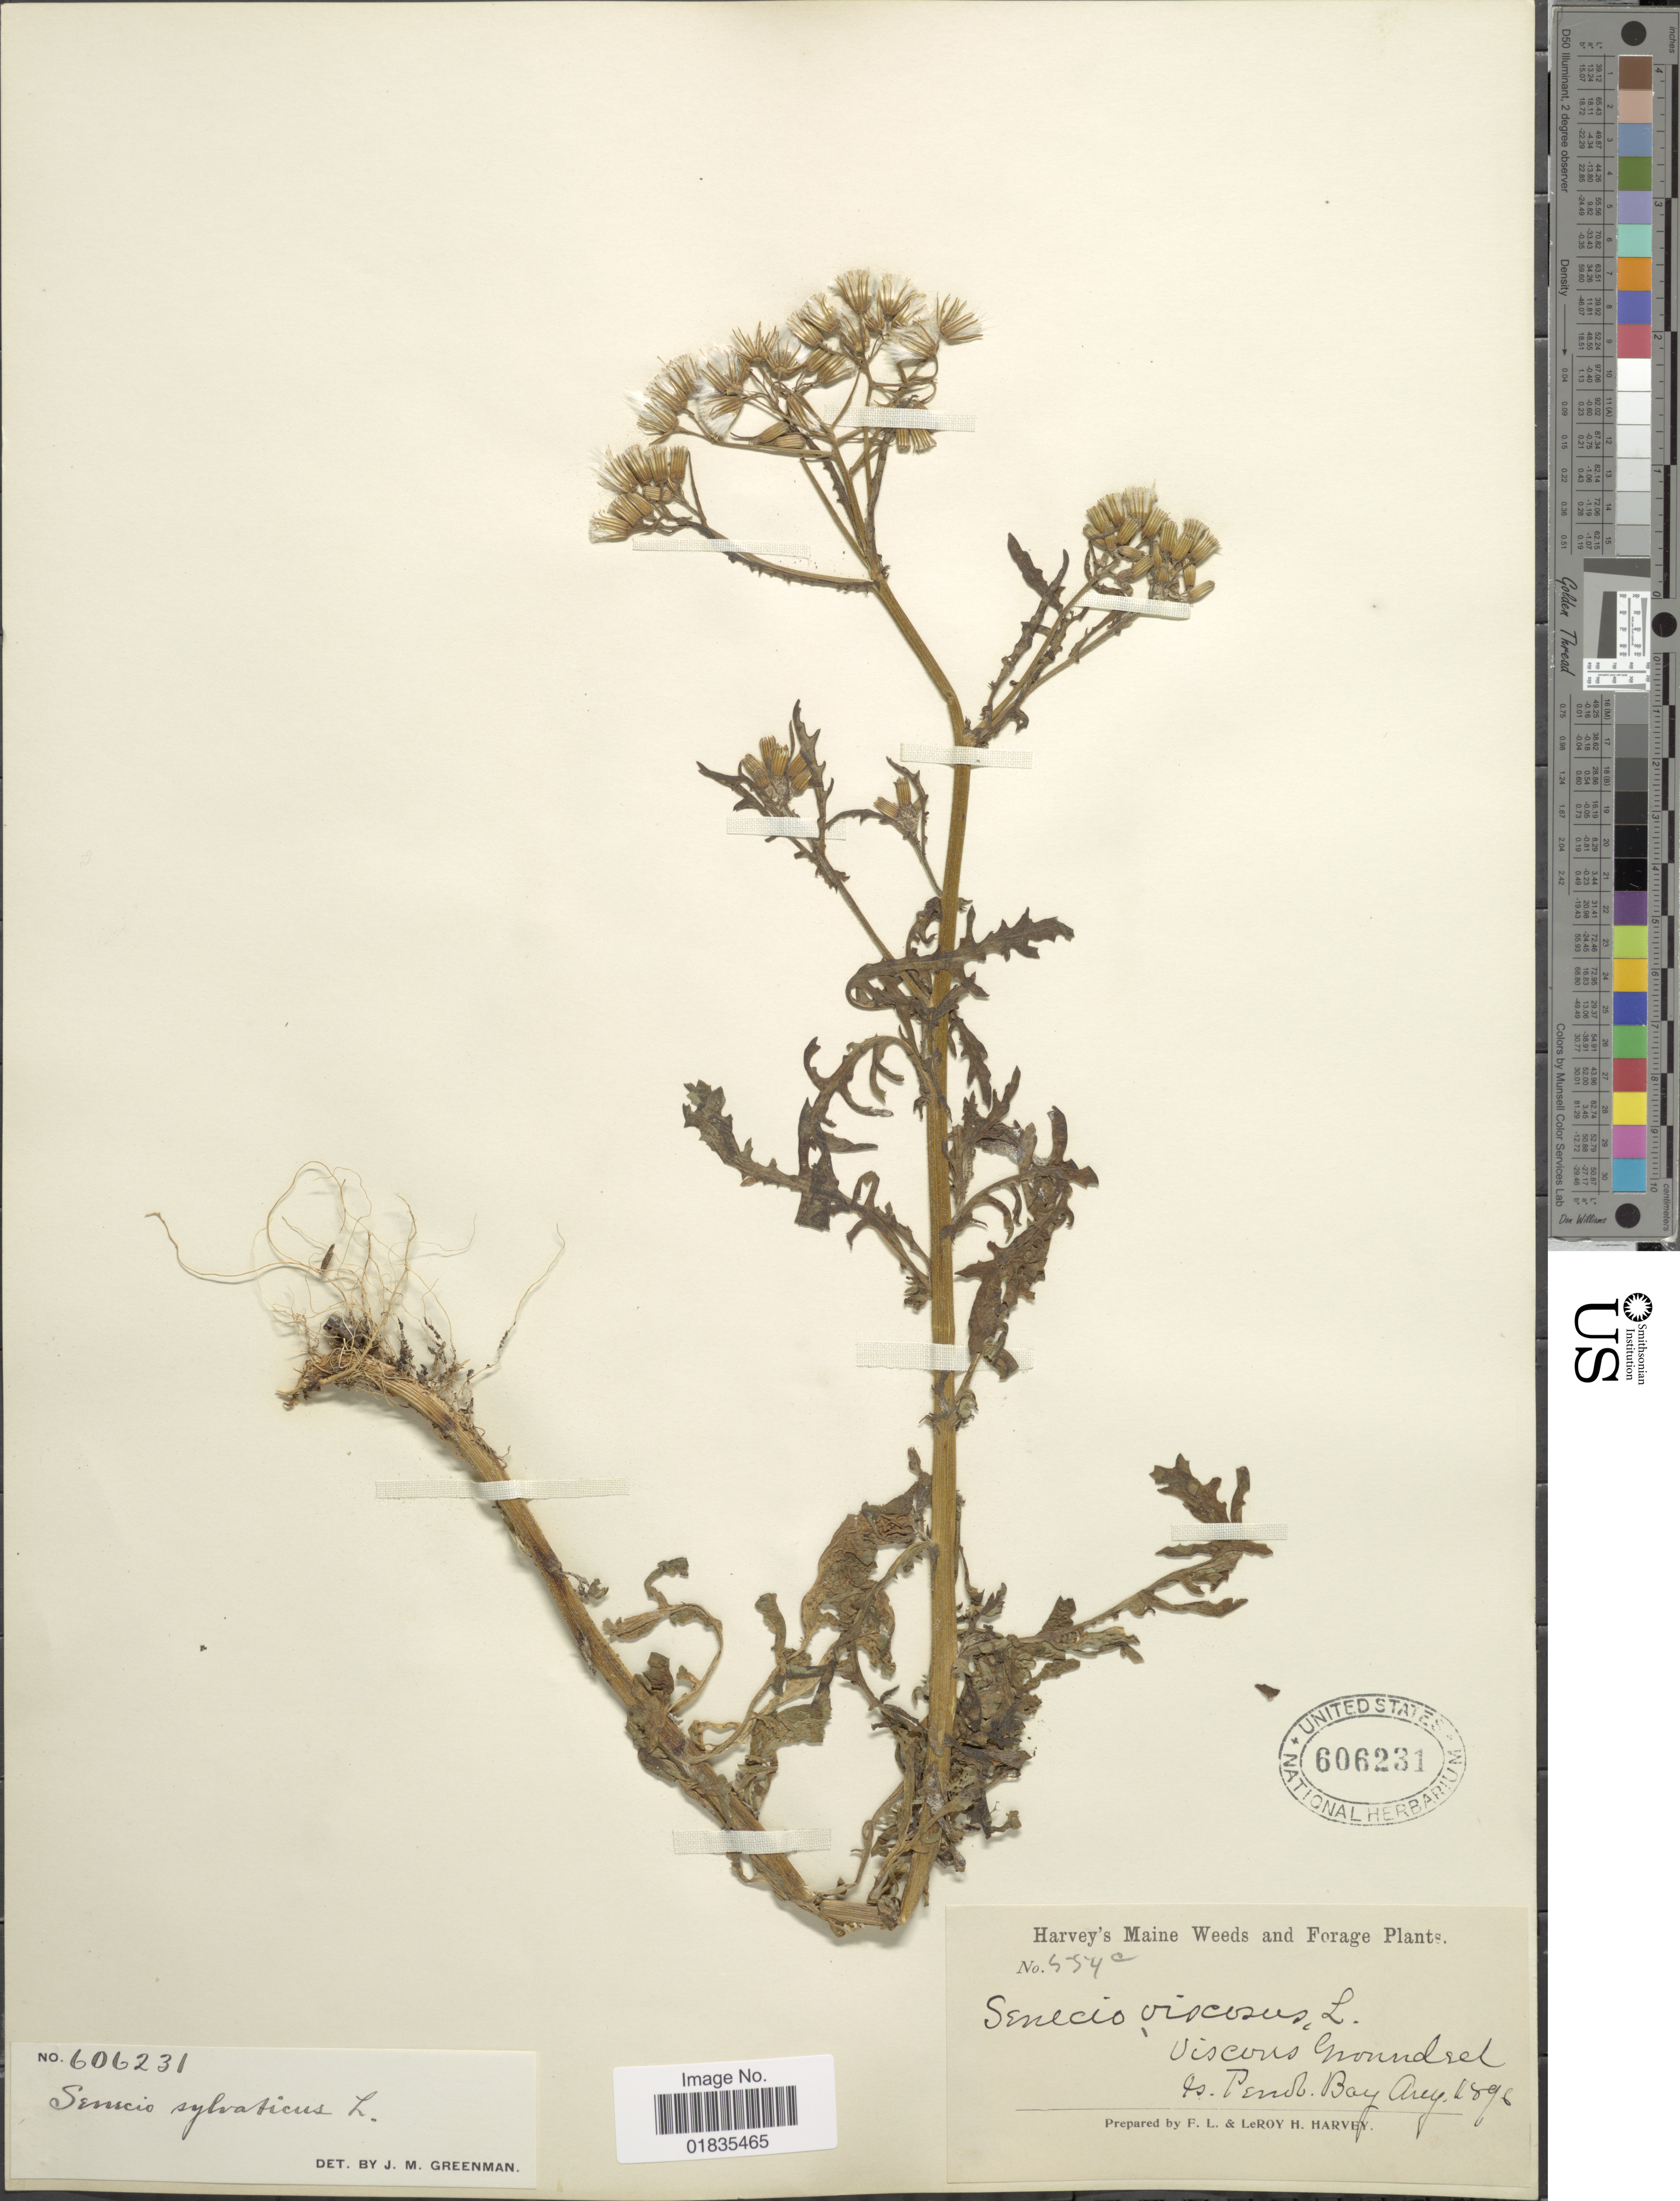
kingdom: Plantae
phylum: Tracheophyta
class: Magnoliopsida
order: Asterales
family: Asteraceae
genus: Senecio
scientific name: Senecio sylvaticus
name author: L.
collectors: F. L. Harvey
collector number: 554c*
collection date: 1896-08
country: United States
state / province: Maine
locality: Penobscot Bay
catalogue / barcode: US 606231